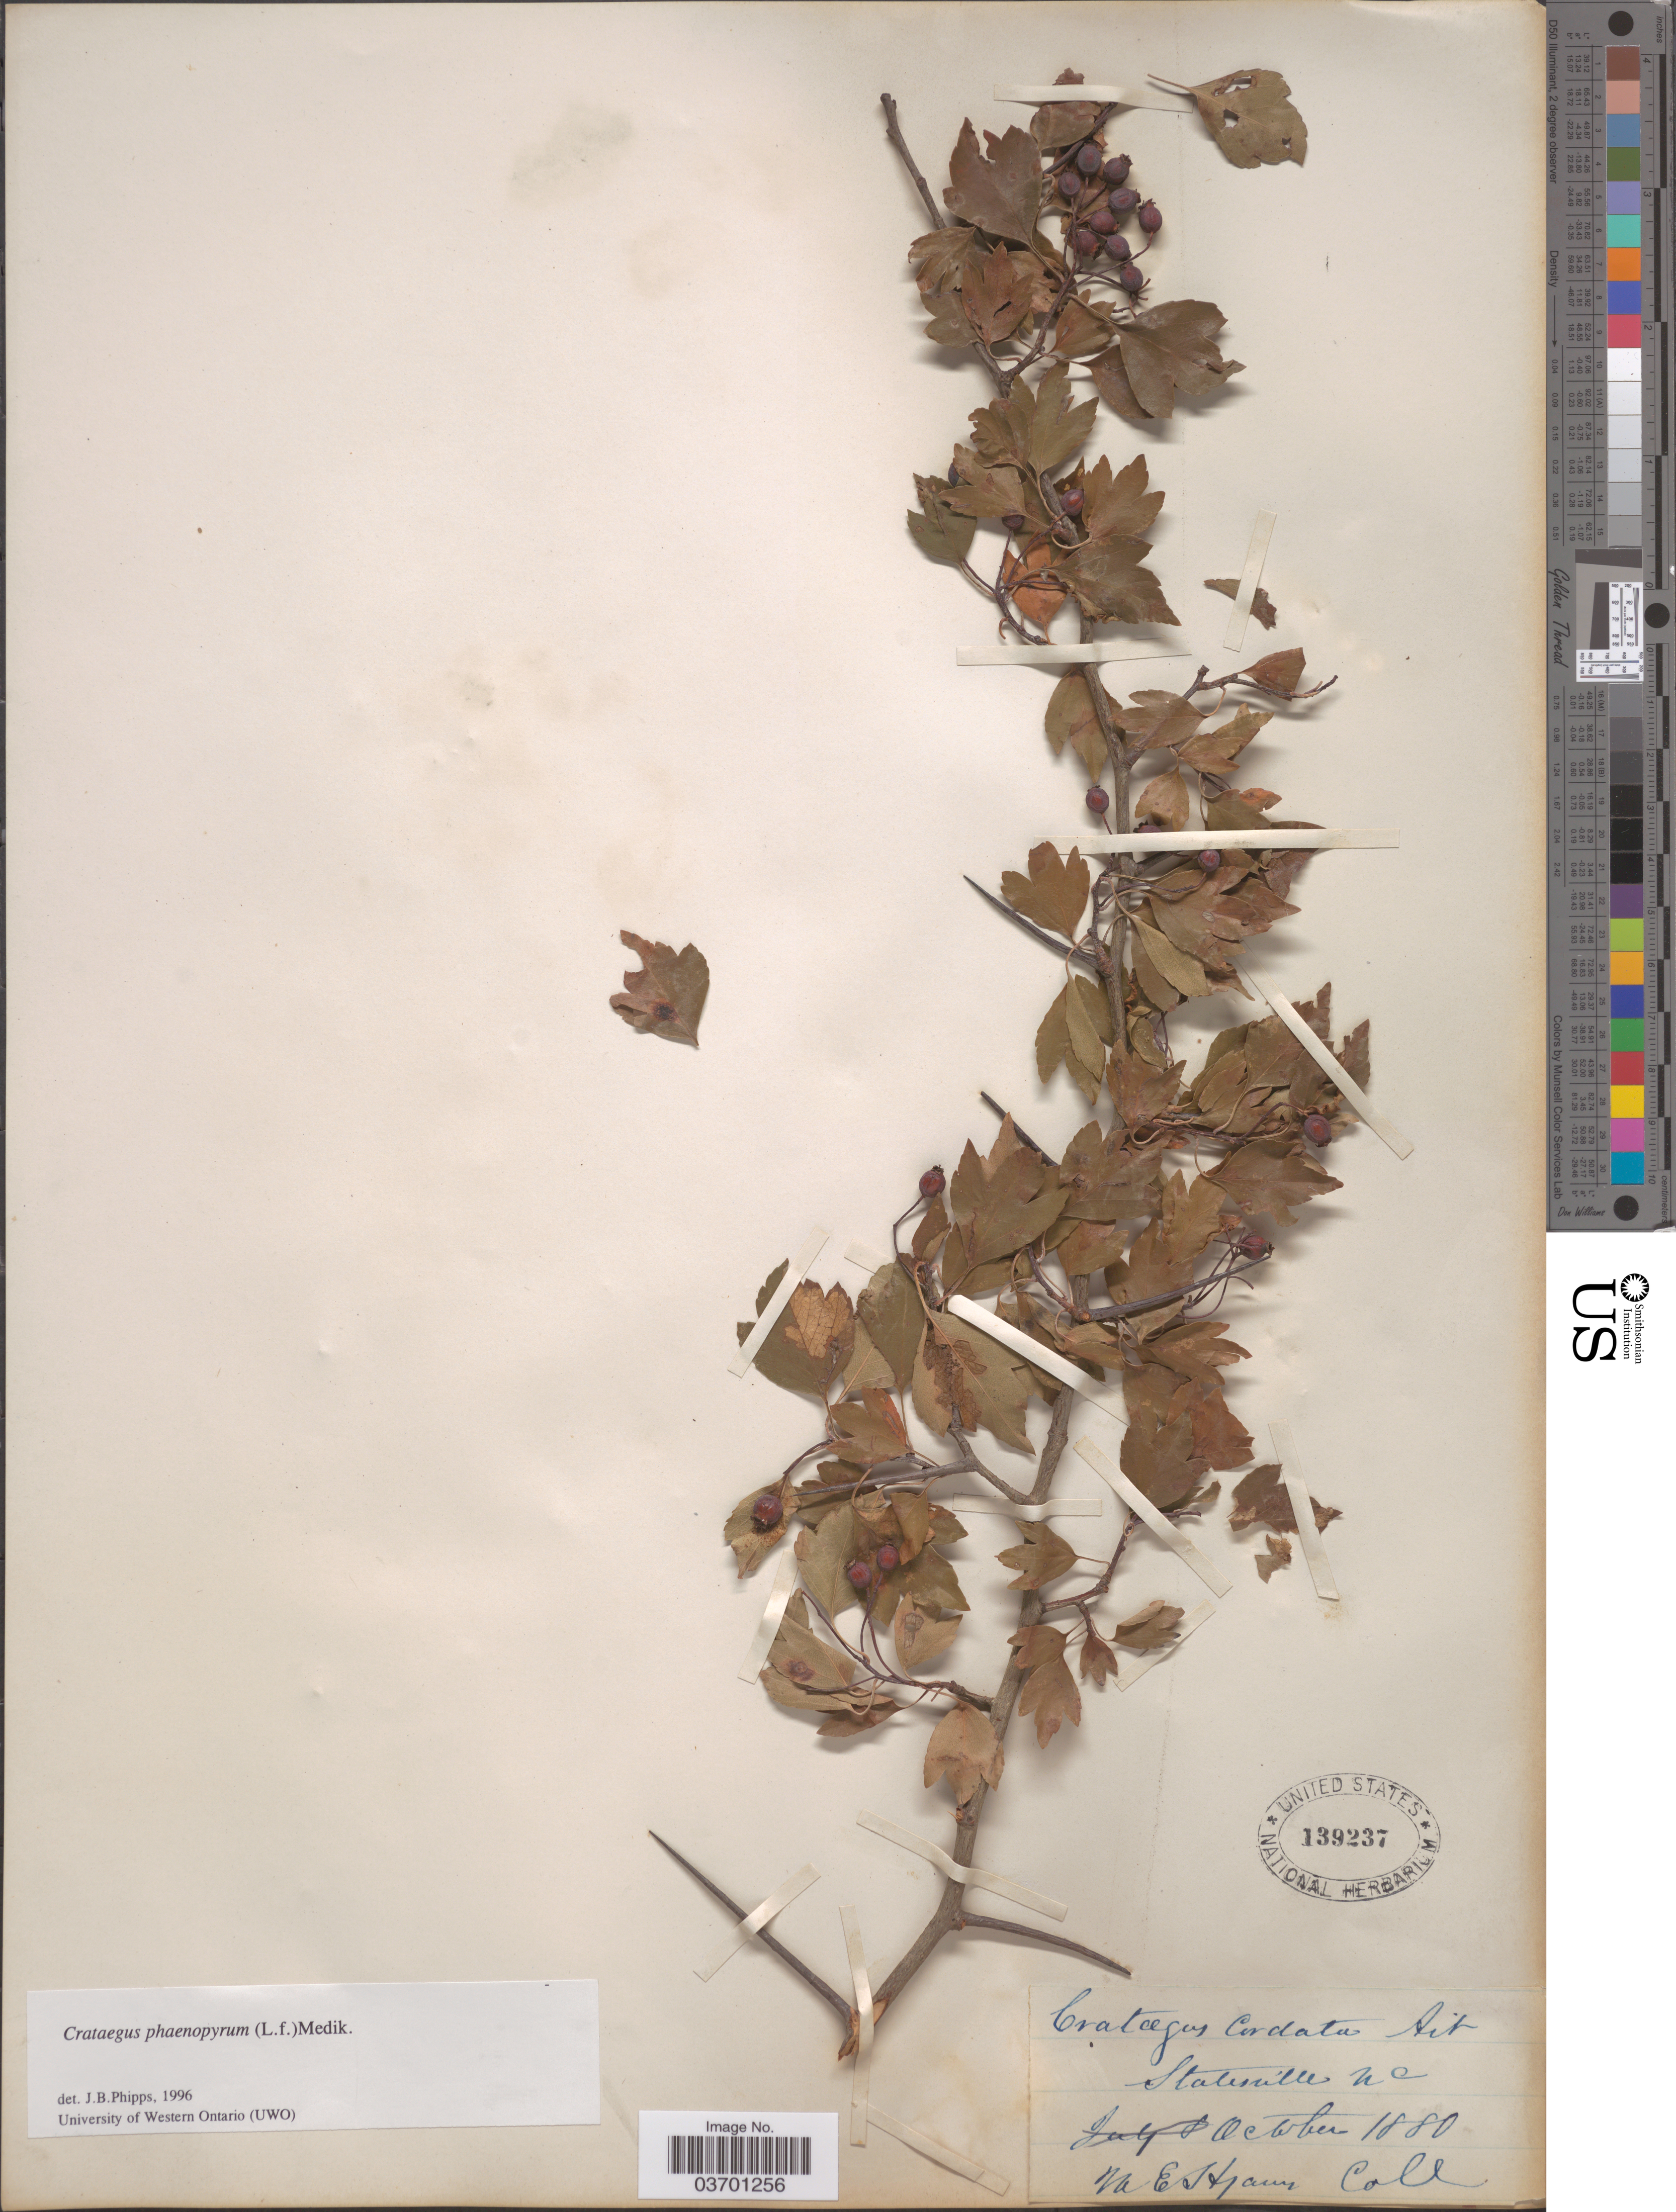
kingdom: Plantae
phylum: Tracheophyta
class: Magnoliopsida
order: Rosales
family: Rosaceae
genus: Crataegus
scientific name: Crataegus phaenopyrum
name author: (L. f.) Medik.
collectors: M. E. Hyams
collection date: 1880-10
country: United States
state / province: North Carolina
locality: Statesville.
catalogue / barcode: US 139237